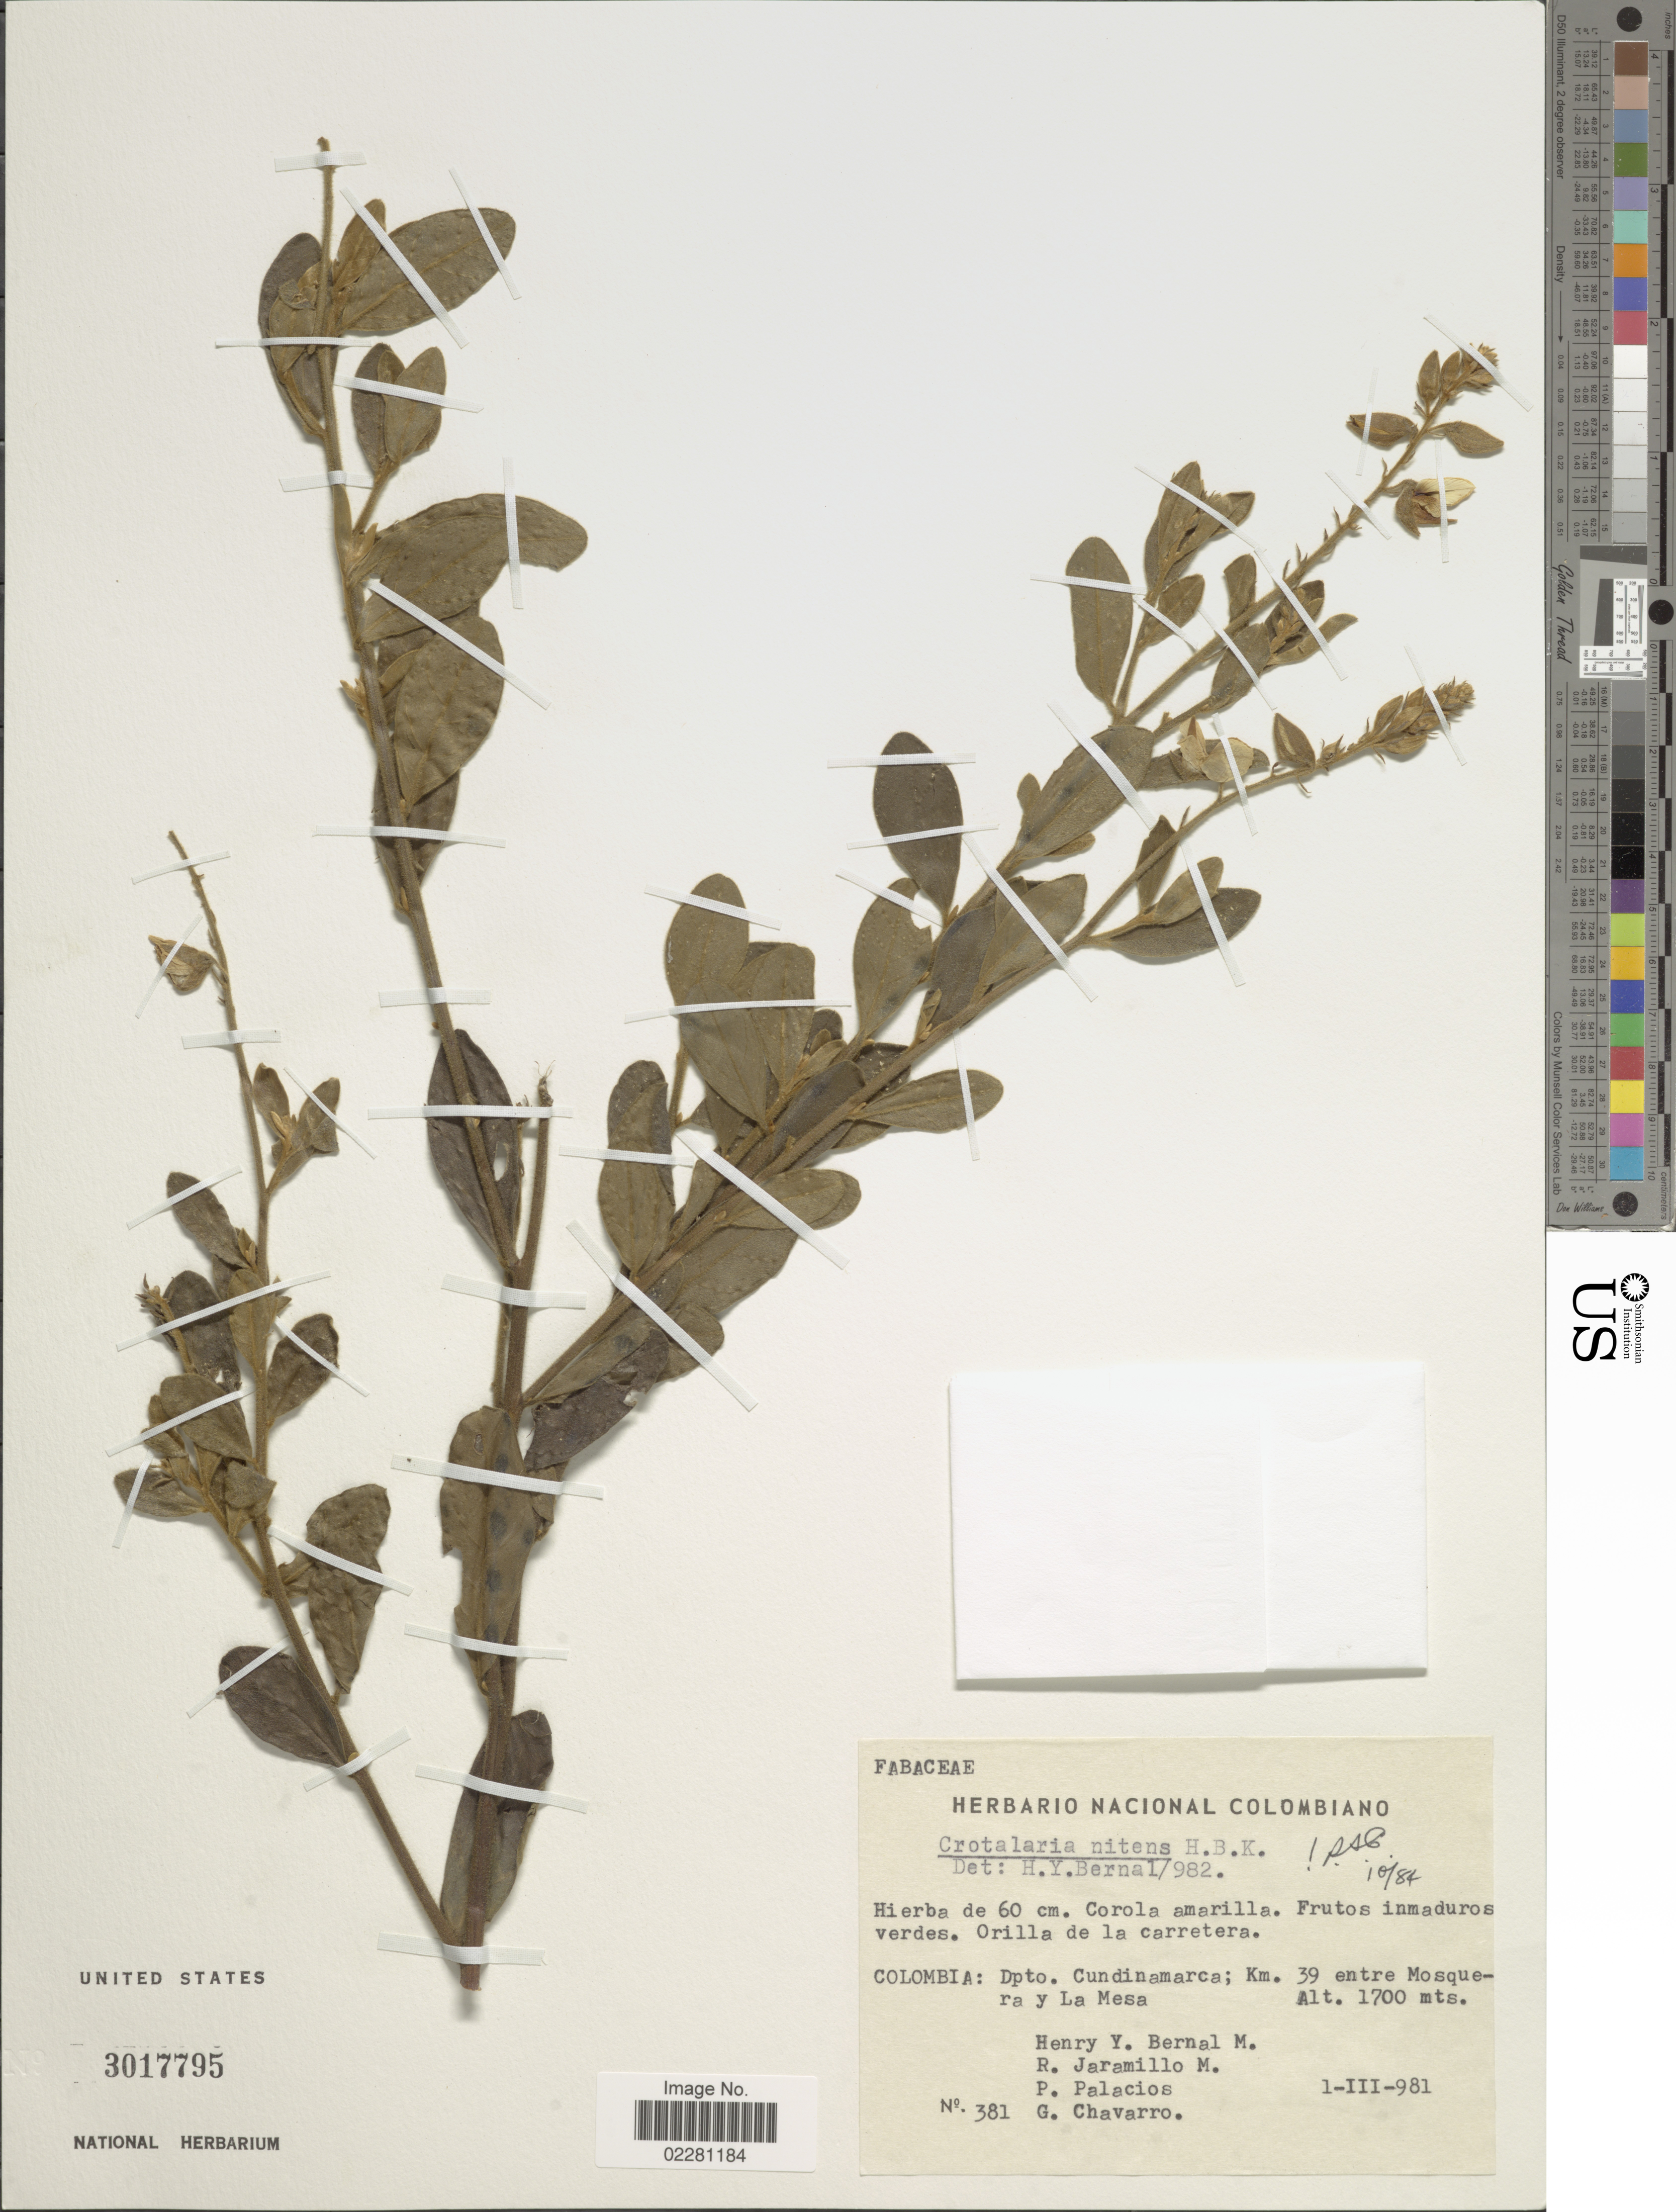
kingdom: Plantae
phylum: Tracheophyta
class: Magnoliopsida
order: Fabales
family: Fabaceae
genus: Crotalaria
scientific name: Crotalaria nitens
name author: Kunth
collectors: H. Y. Bernal, R. Jaramillo M., P. Palacios & G. Chavarro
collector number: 381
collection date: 1981-03-01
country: Colombia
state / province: Cundinamarca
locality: Km 39 entre Mosquera y La Mesa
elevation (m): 1700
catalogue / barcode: US 3017795